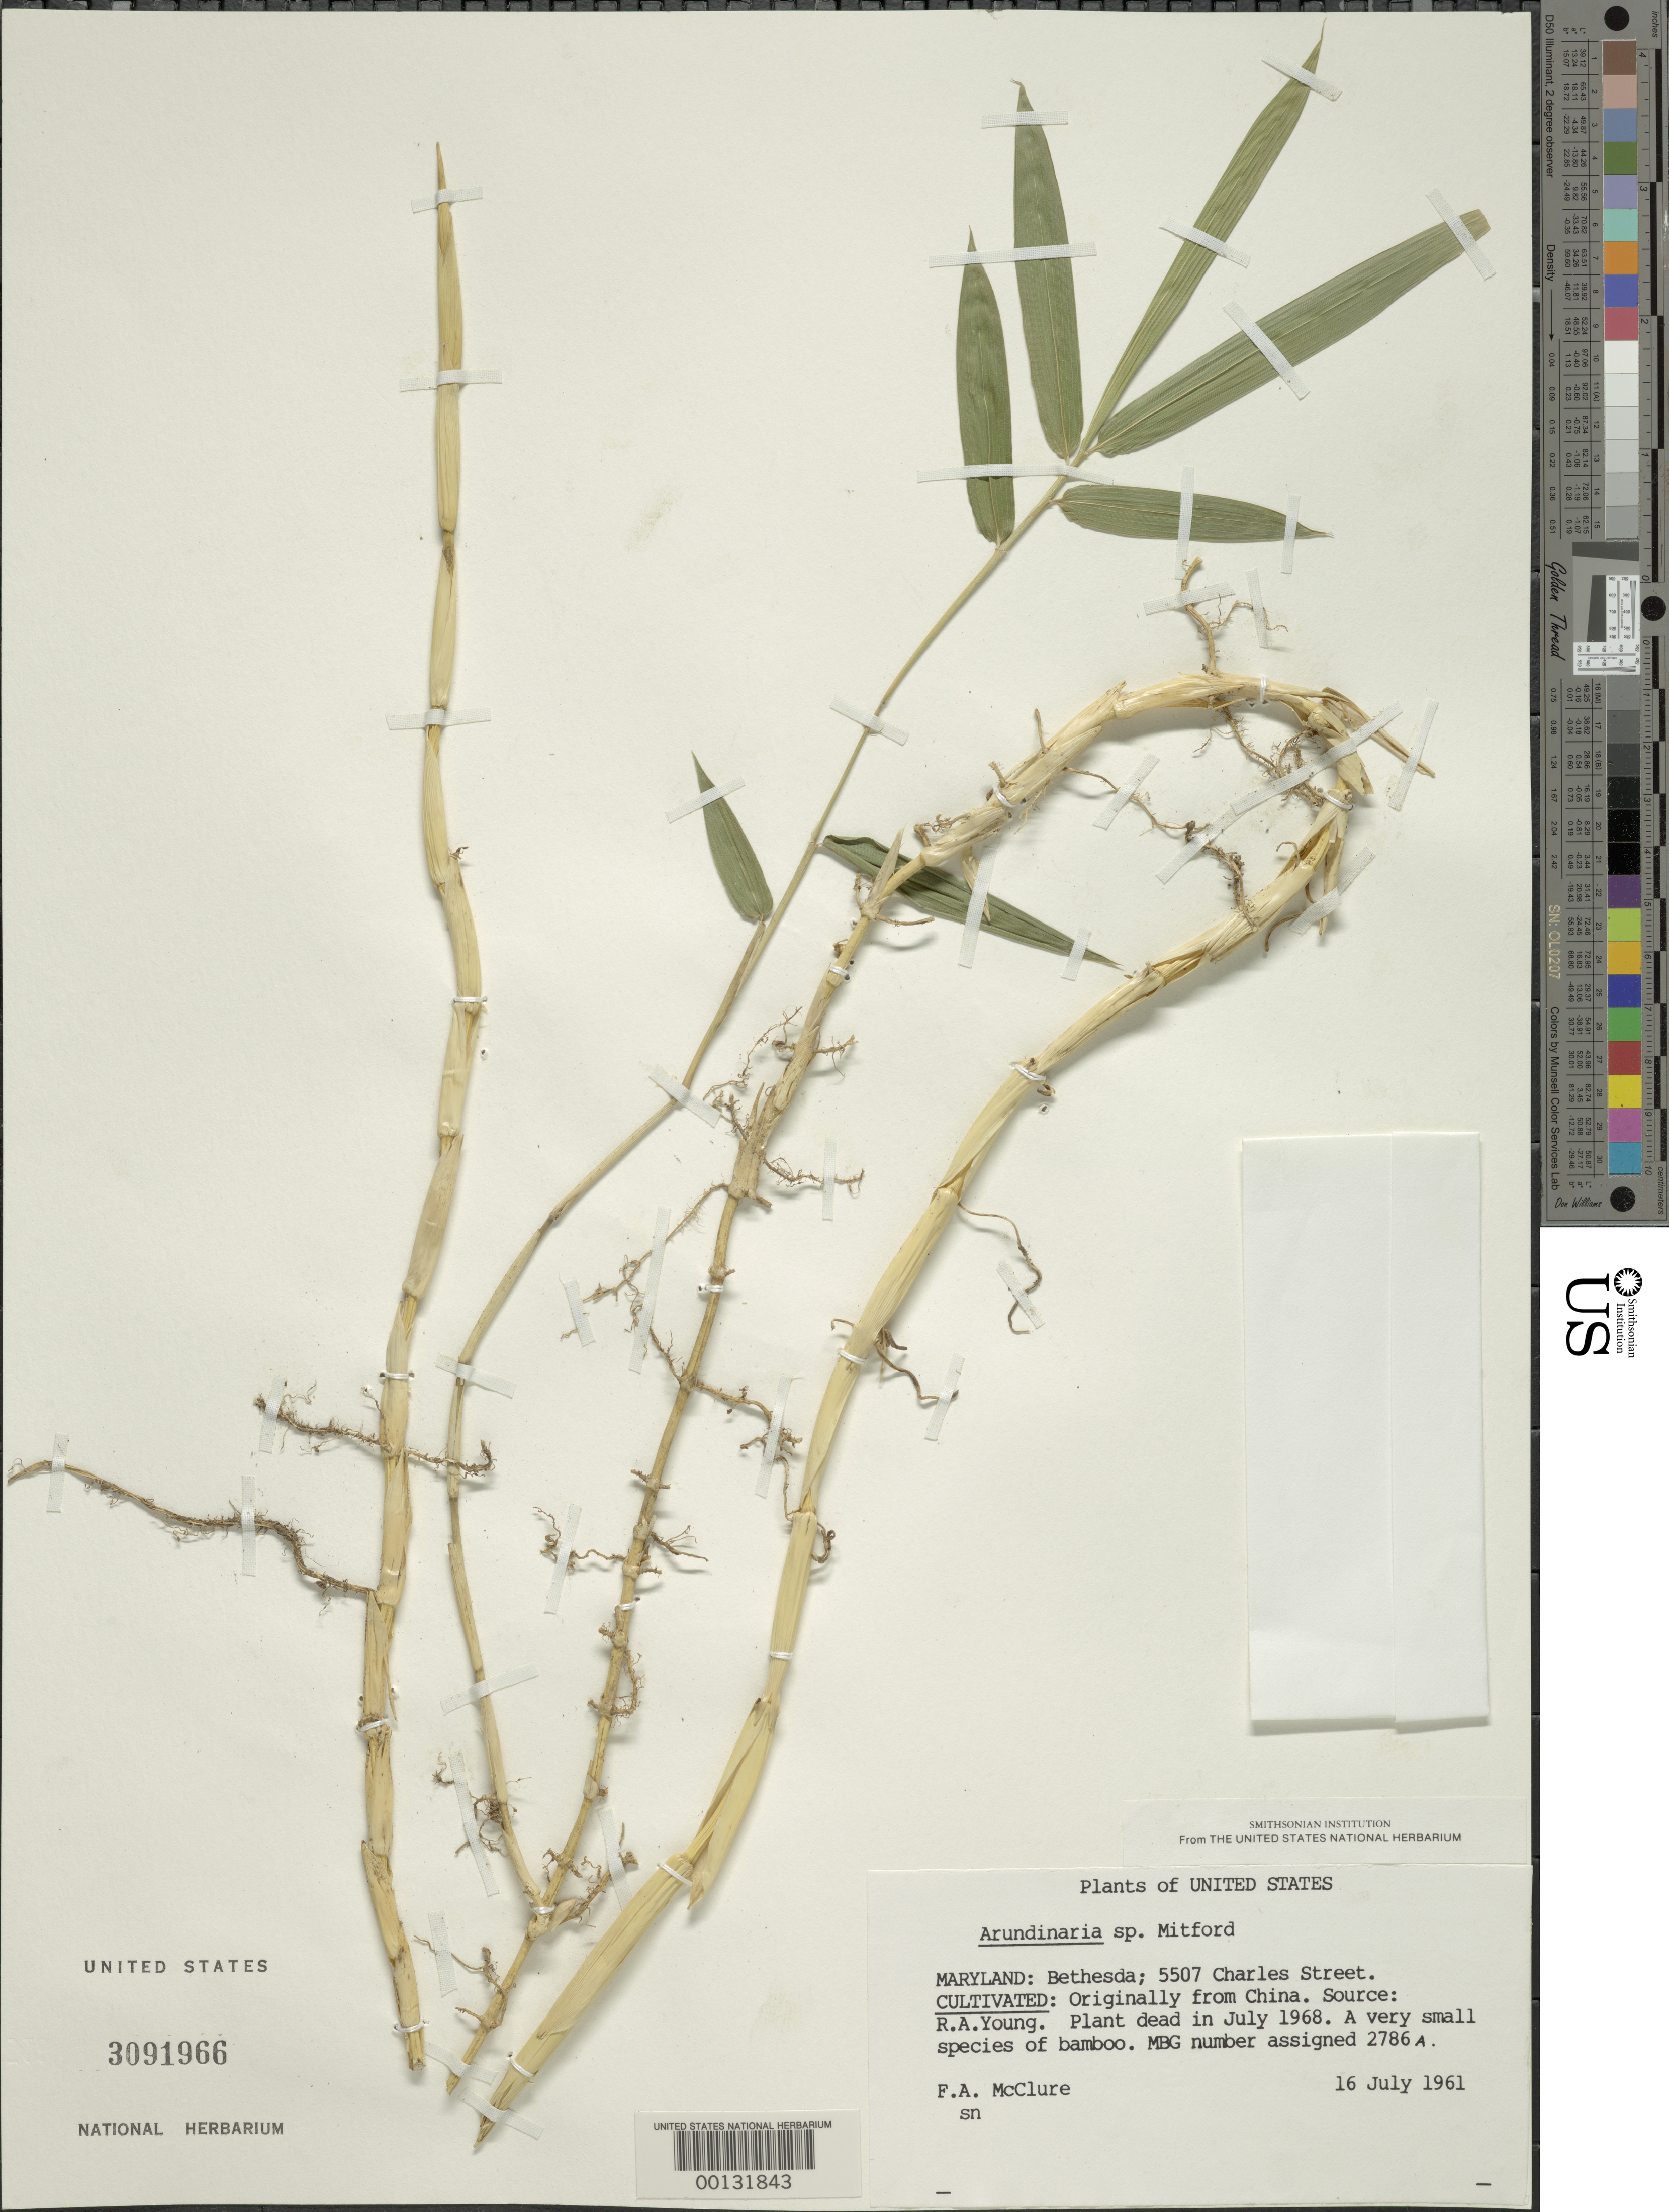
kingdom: Plantae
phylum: Tracheophyta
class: Liliopsida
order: Poales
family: Poaceae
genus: Arundinaria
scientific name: Arundinaria sp.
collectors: F. A. McClure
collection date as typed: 16 Jul 1961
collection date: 1961-07-16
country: United States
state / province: Maryland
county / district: Montgomery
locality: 5507 Charles Street, Bethesda (McClure's garden)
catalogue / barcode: US 3091966